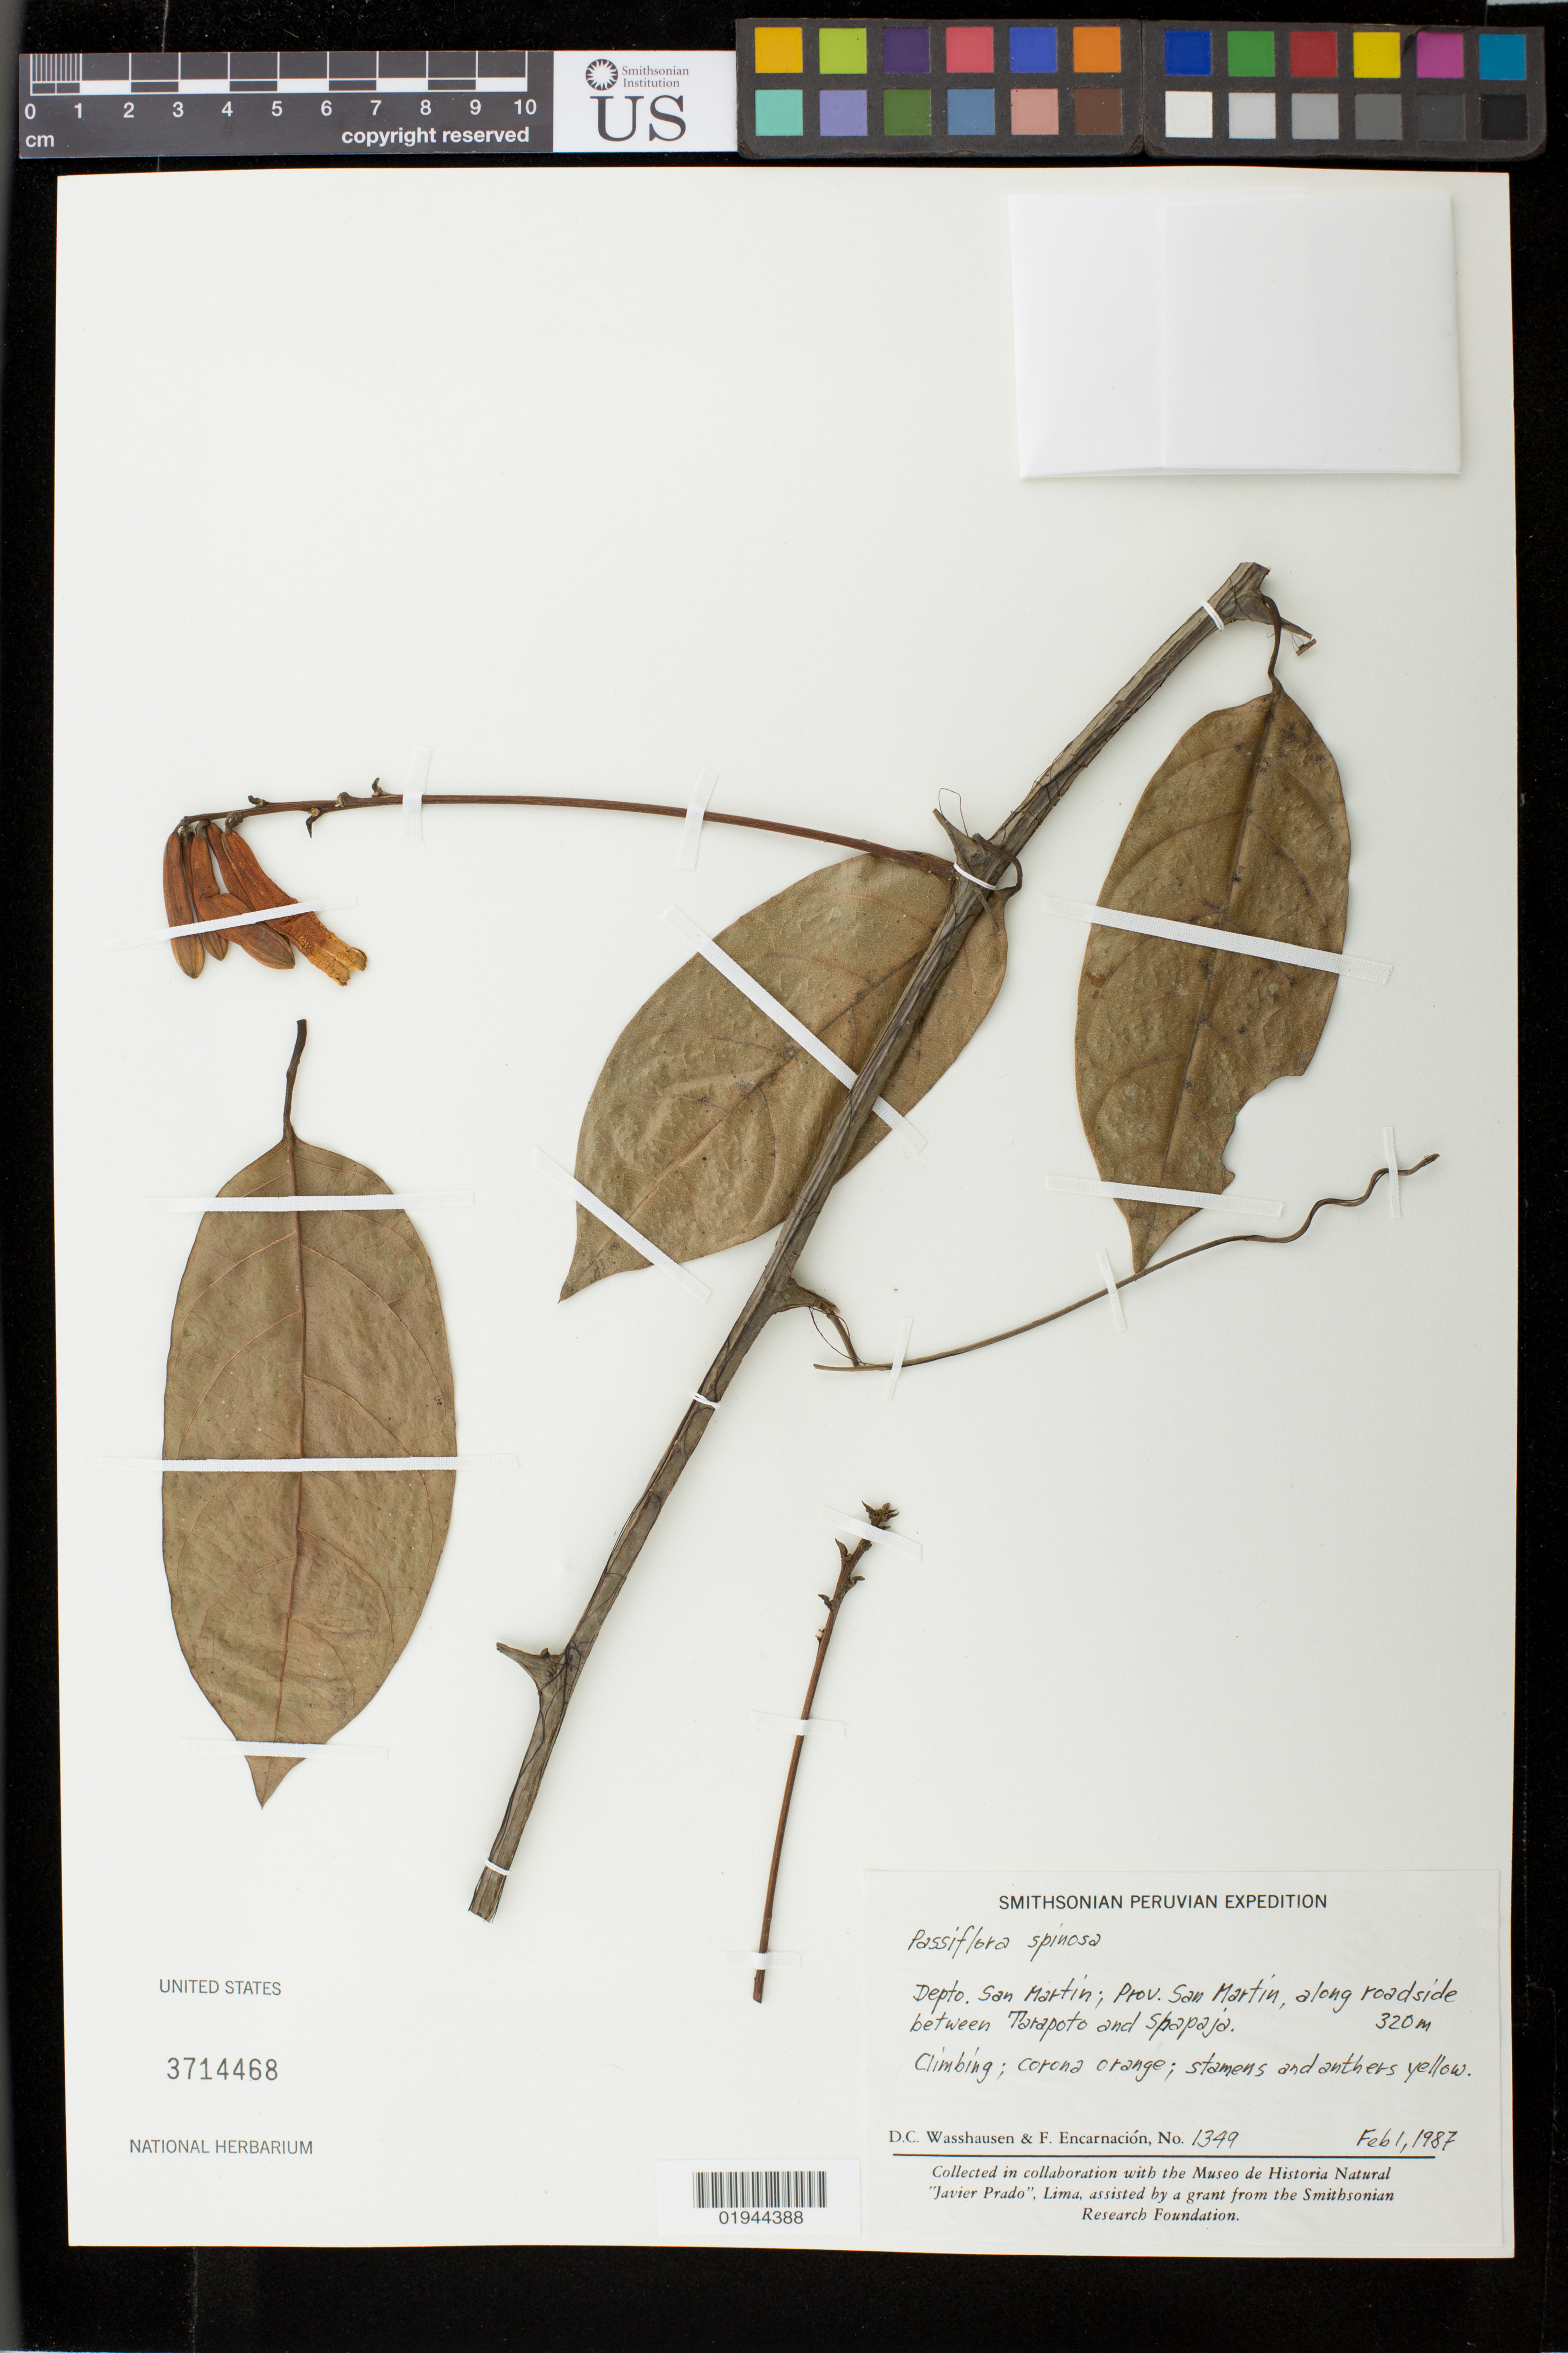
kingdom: Plantae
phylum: Tracheophyta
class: Magnoliopsida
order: Malpighiales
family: Passifloraceae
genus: Passiflora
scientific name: Passiflora spinosa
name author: (Poepp. & Endl.) Mast.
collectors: D. C. Wasshausen & F. Encarnación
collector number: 1349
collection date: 1987-02-01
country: Peru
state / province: San Martín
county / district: San Martín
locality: along roadside between Tarapoto and Shapaja.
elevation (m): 320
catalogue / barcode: US 3714468